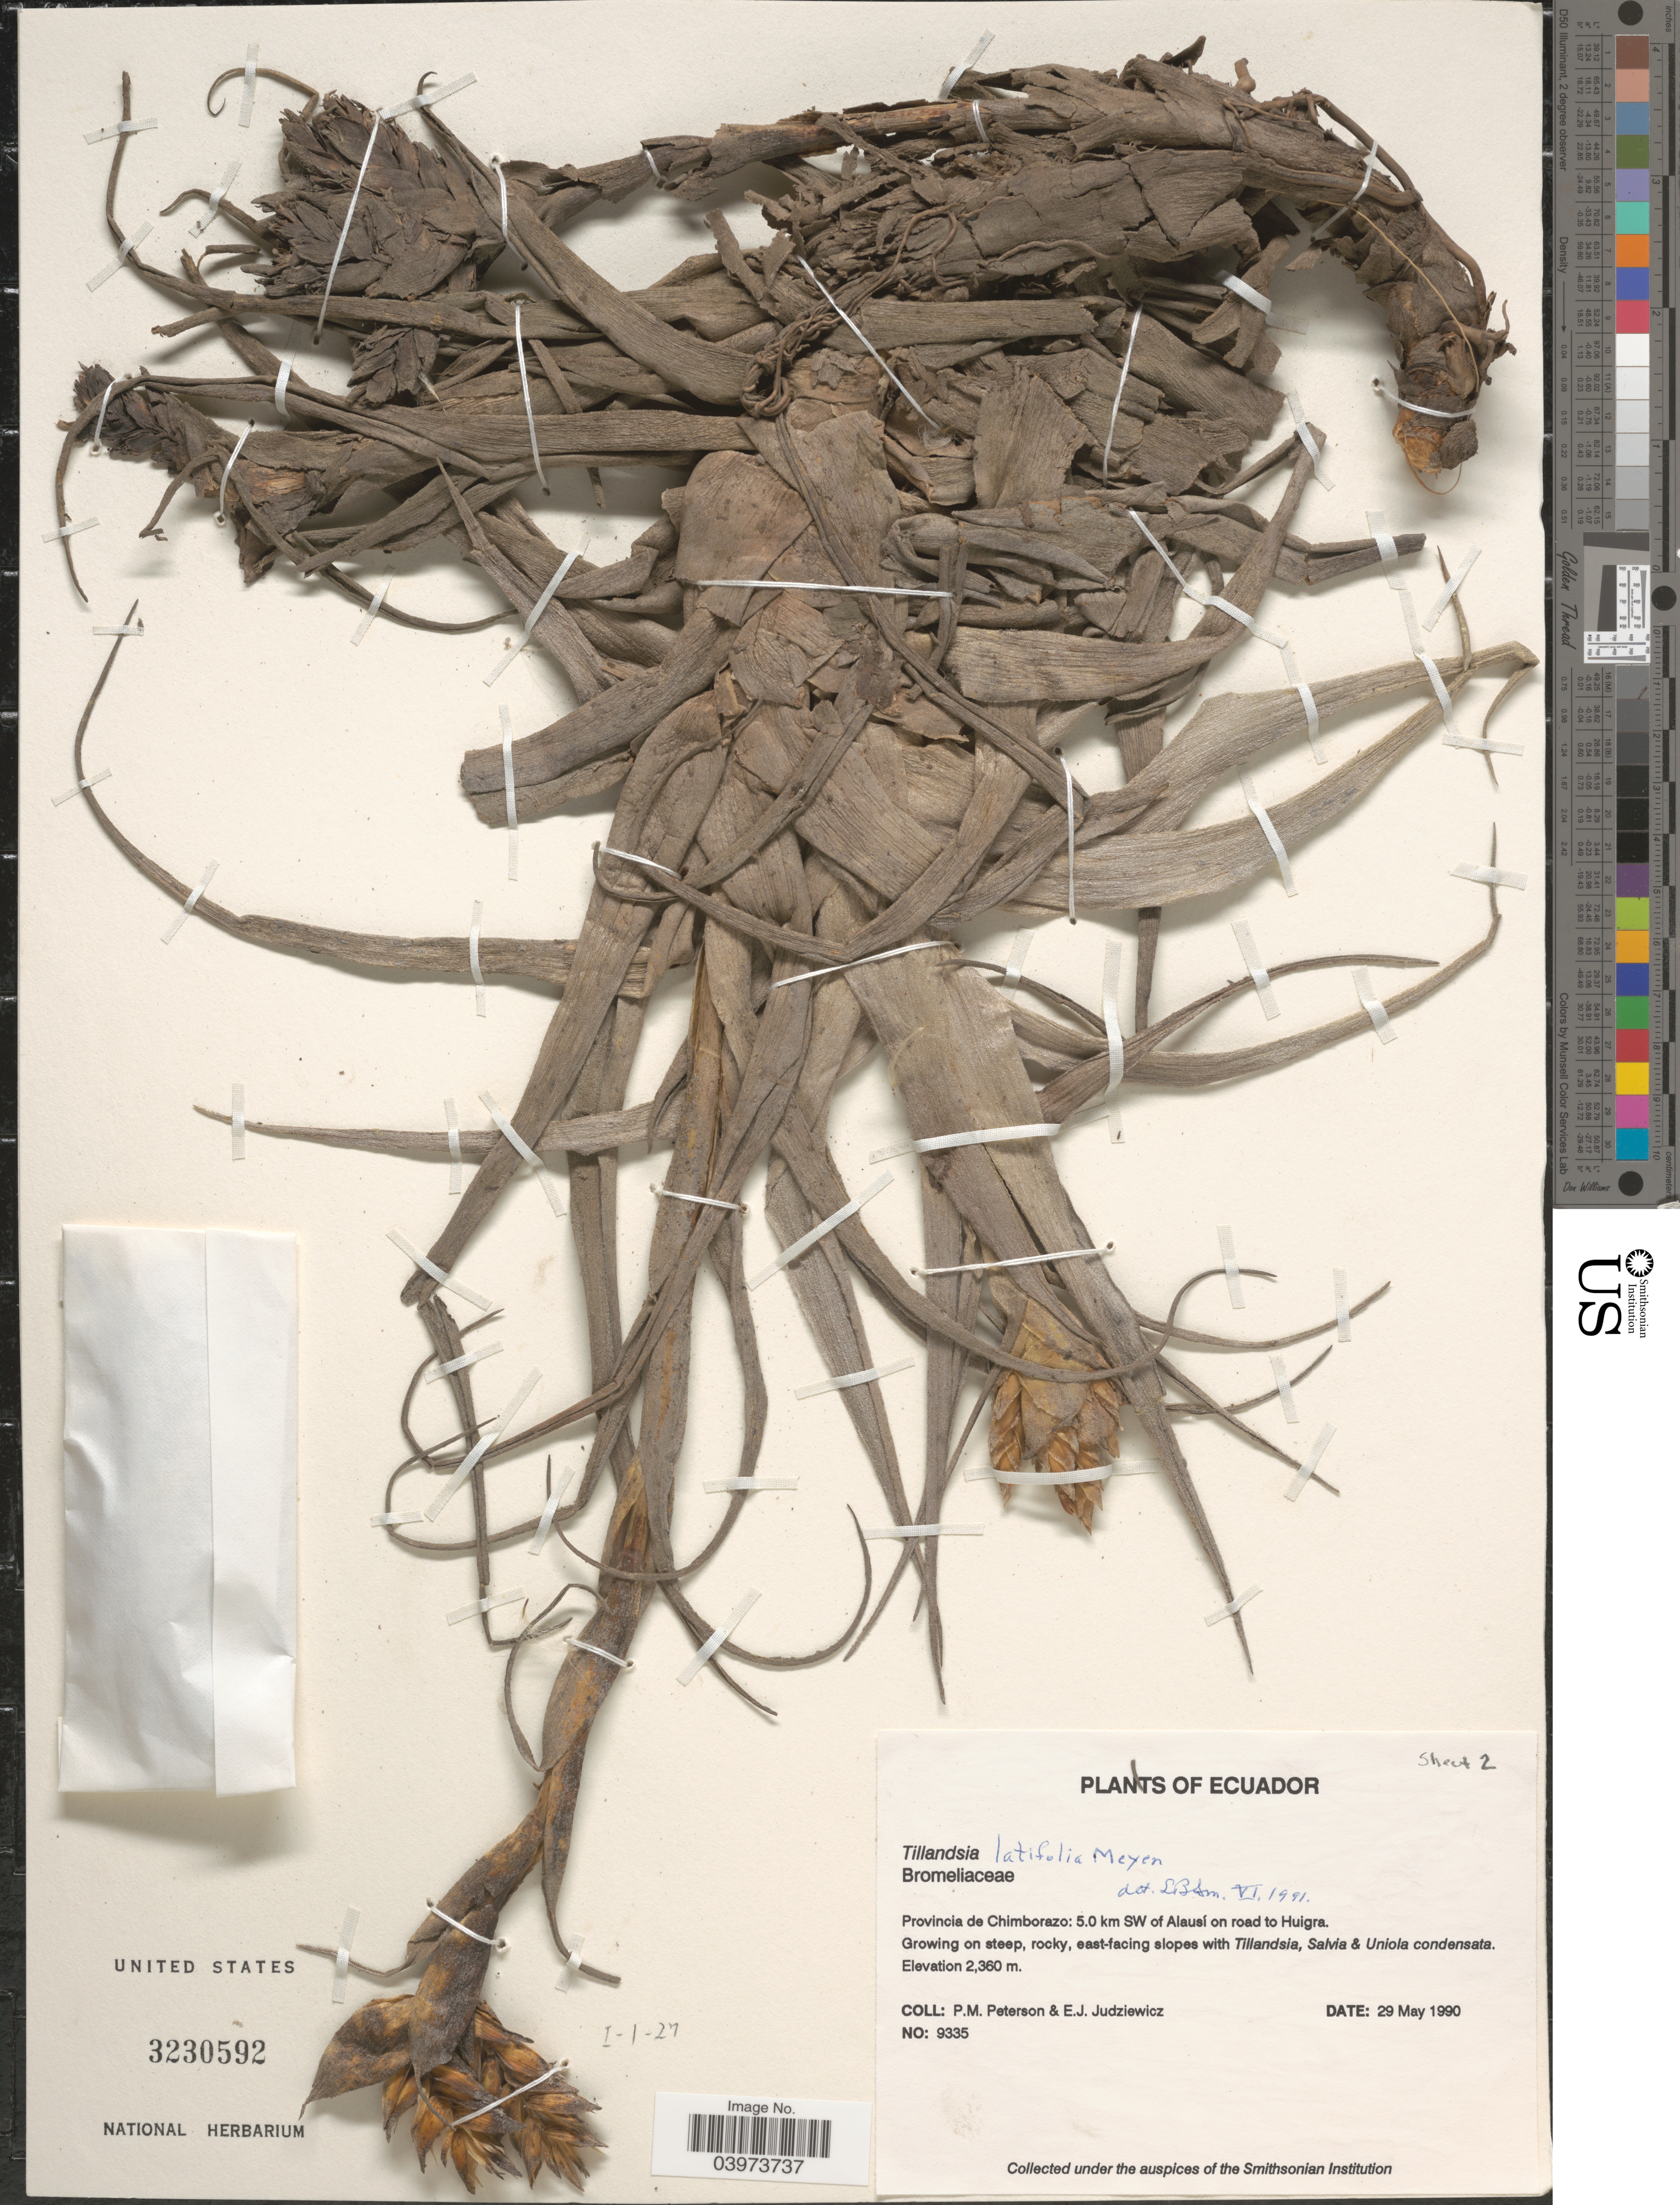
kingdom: Plantae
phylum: Tracheophyta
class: Liliopsida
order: Poales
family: Bromeliaceae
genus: Tillandsia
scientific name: Tillandsia latifolia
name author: Meyen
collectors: P. M. Peterson & E. J. Judziewicz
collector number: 9335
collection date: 1990-05-29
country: Ecuador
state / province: Chimborazo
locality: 5.0 km SW of Alausí on road to Huigra. East-facing slopes.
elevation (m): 2360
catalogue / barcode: US 3230592